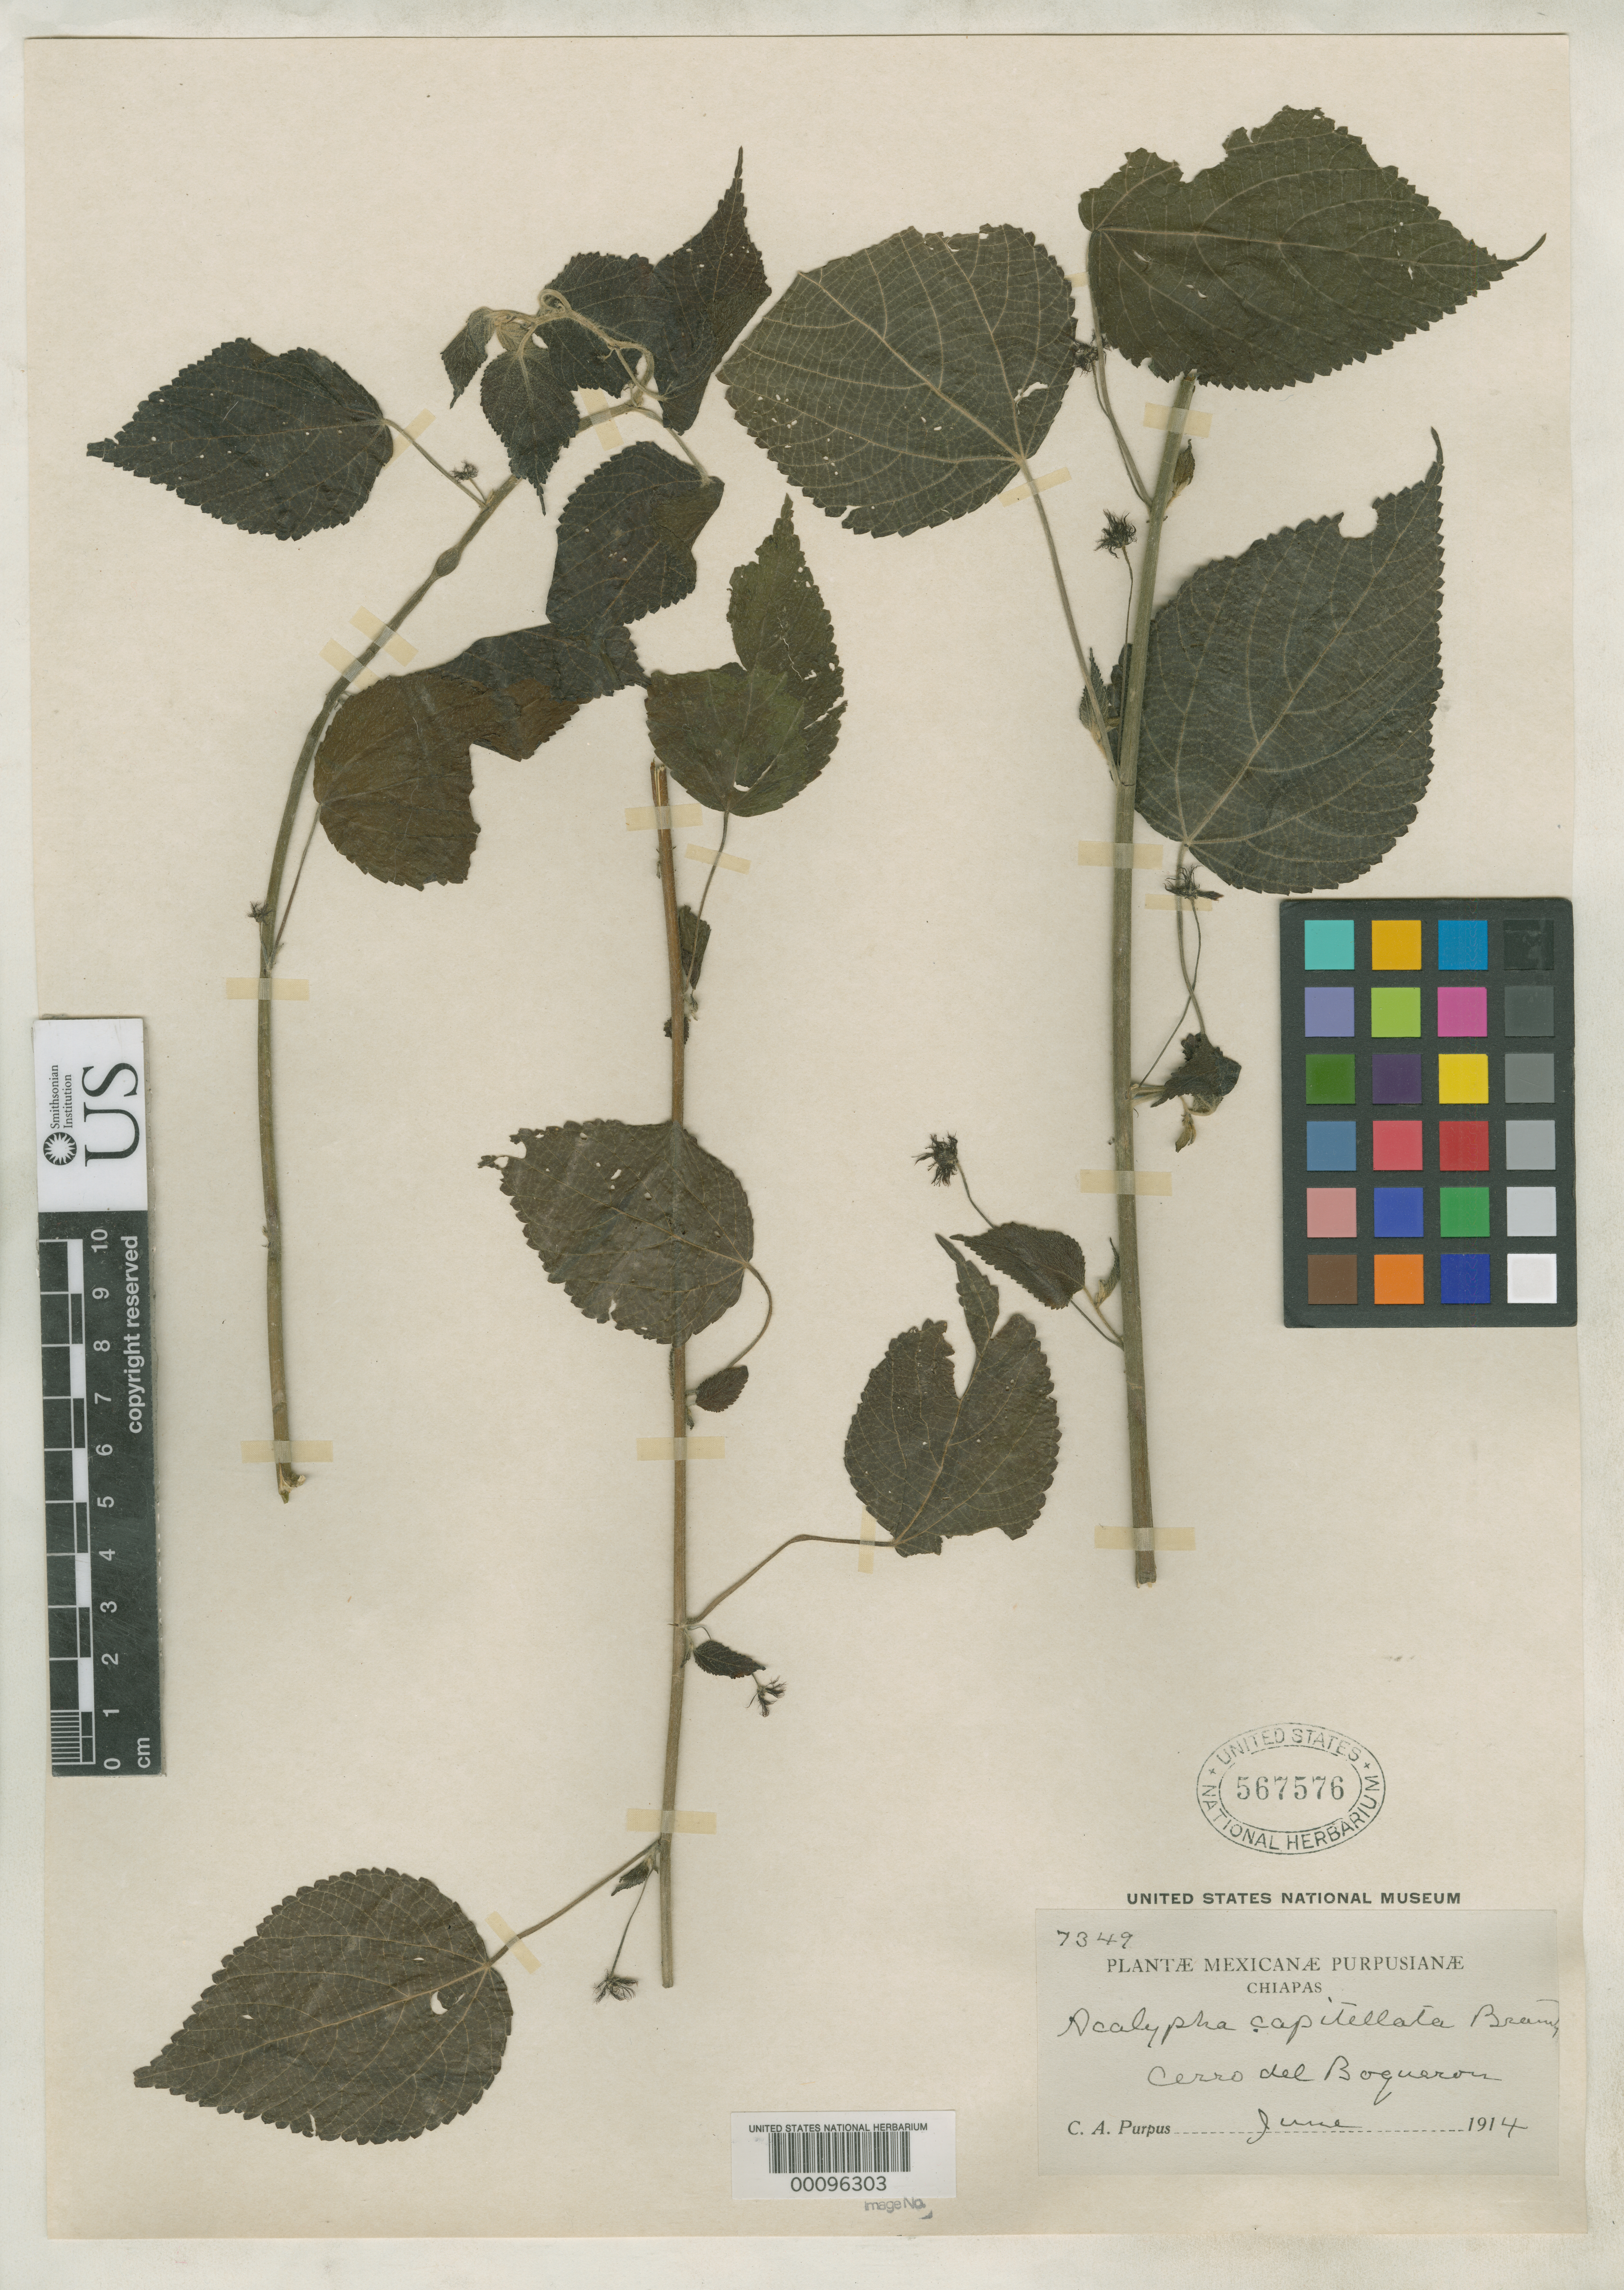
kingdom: Plantae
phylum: Tracheophyta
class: Magnoliopsida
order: Malpighiales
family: Euphorbiaceae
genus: Acalypha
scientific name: Acalypha capitellata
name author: Brandegee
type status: Isotype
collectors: C. A. Purpus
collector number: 7348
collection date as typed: Jun 1914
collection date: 1914-06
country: Mexico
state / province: Chiapas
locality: Cerro del Boqueron.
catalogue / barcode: US 567576